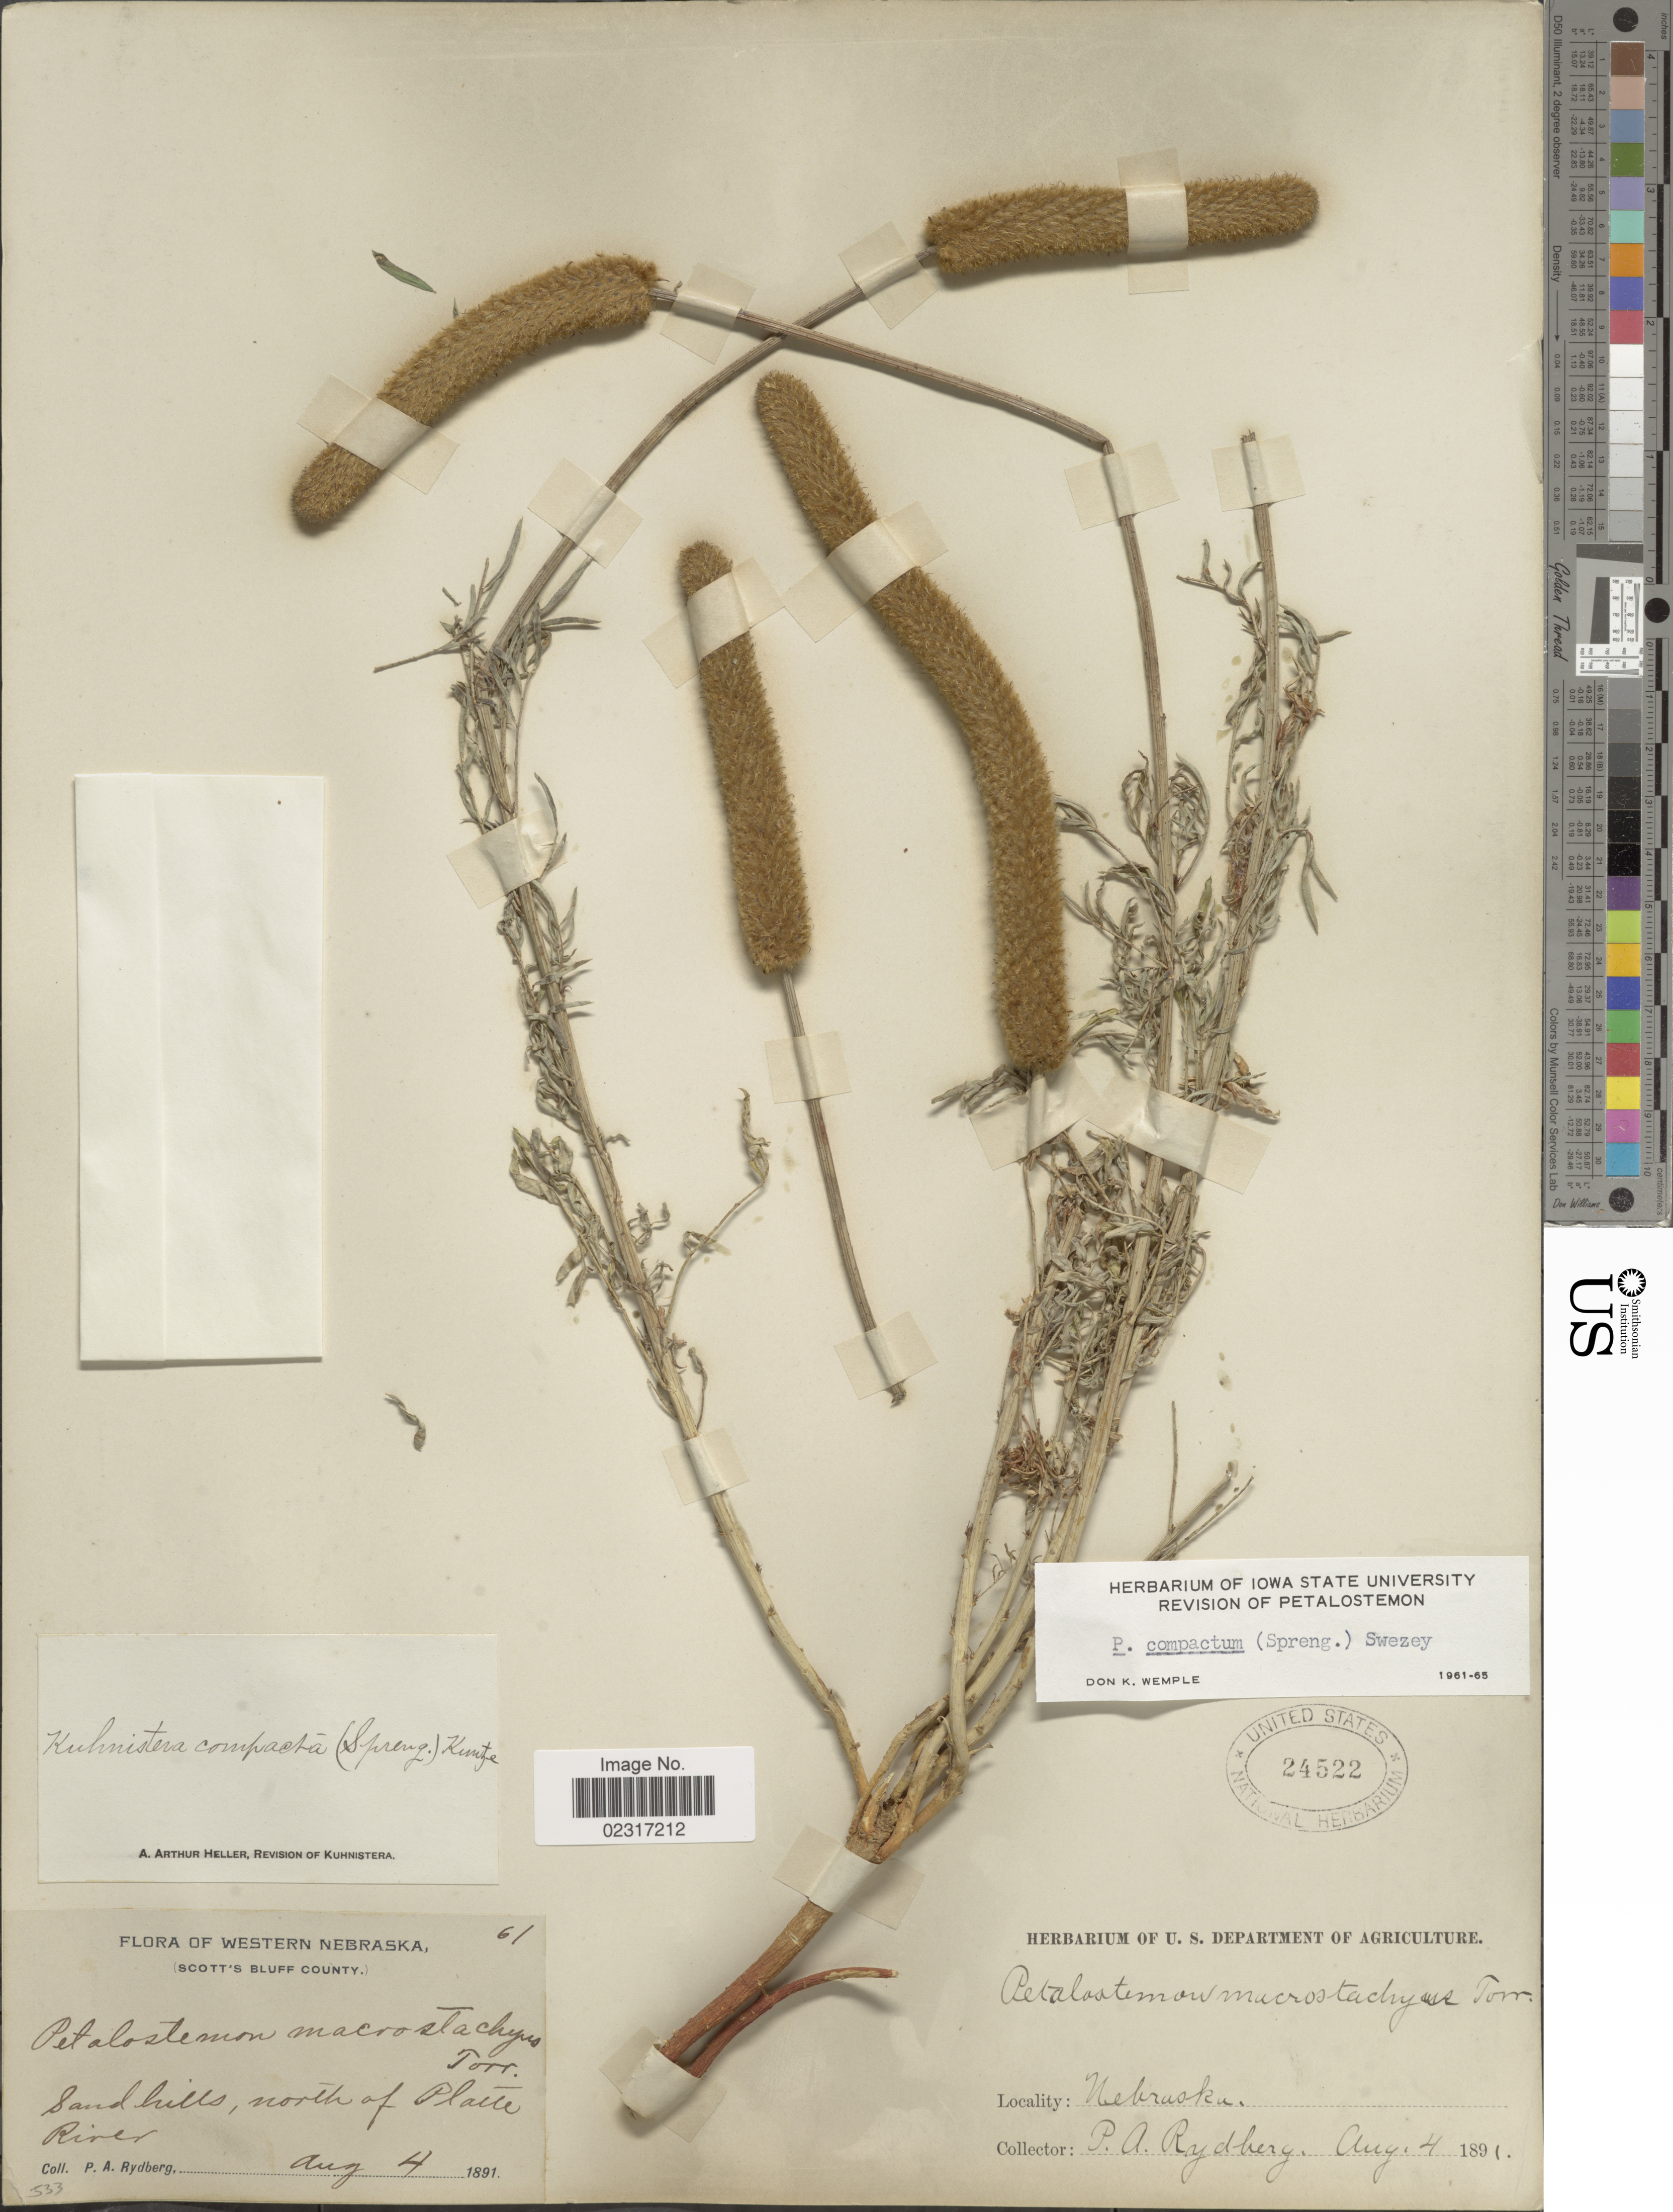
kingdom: Plantae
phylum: Tracheophyta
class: Magnoliopsida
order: Fabales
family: Fabaceae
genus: Dalea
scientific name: Dalea compacta var. pubescens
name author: (A. Gray) Barneby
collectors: P. A. Rydberg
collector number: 533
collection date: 1891-08-04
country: United States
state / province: Nebraska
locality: Western Nebreska, Scott's Bluff County. Sand hills, north of Platte River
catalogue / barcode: US 24522